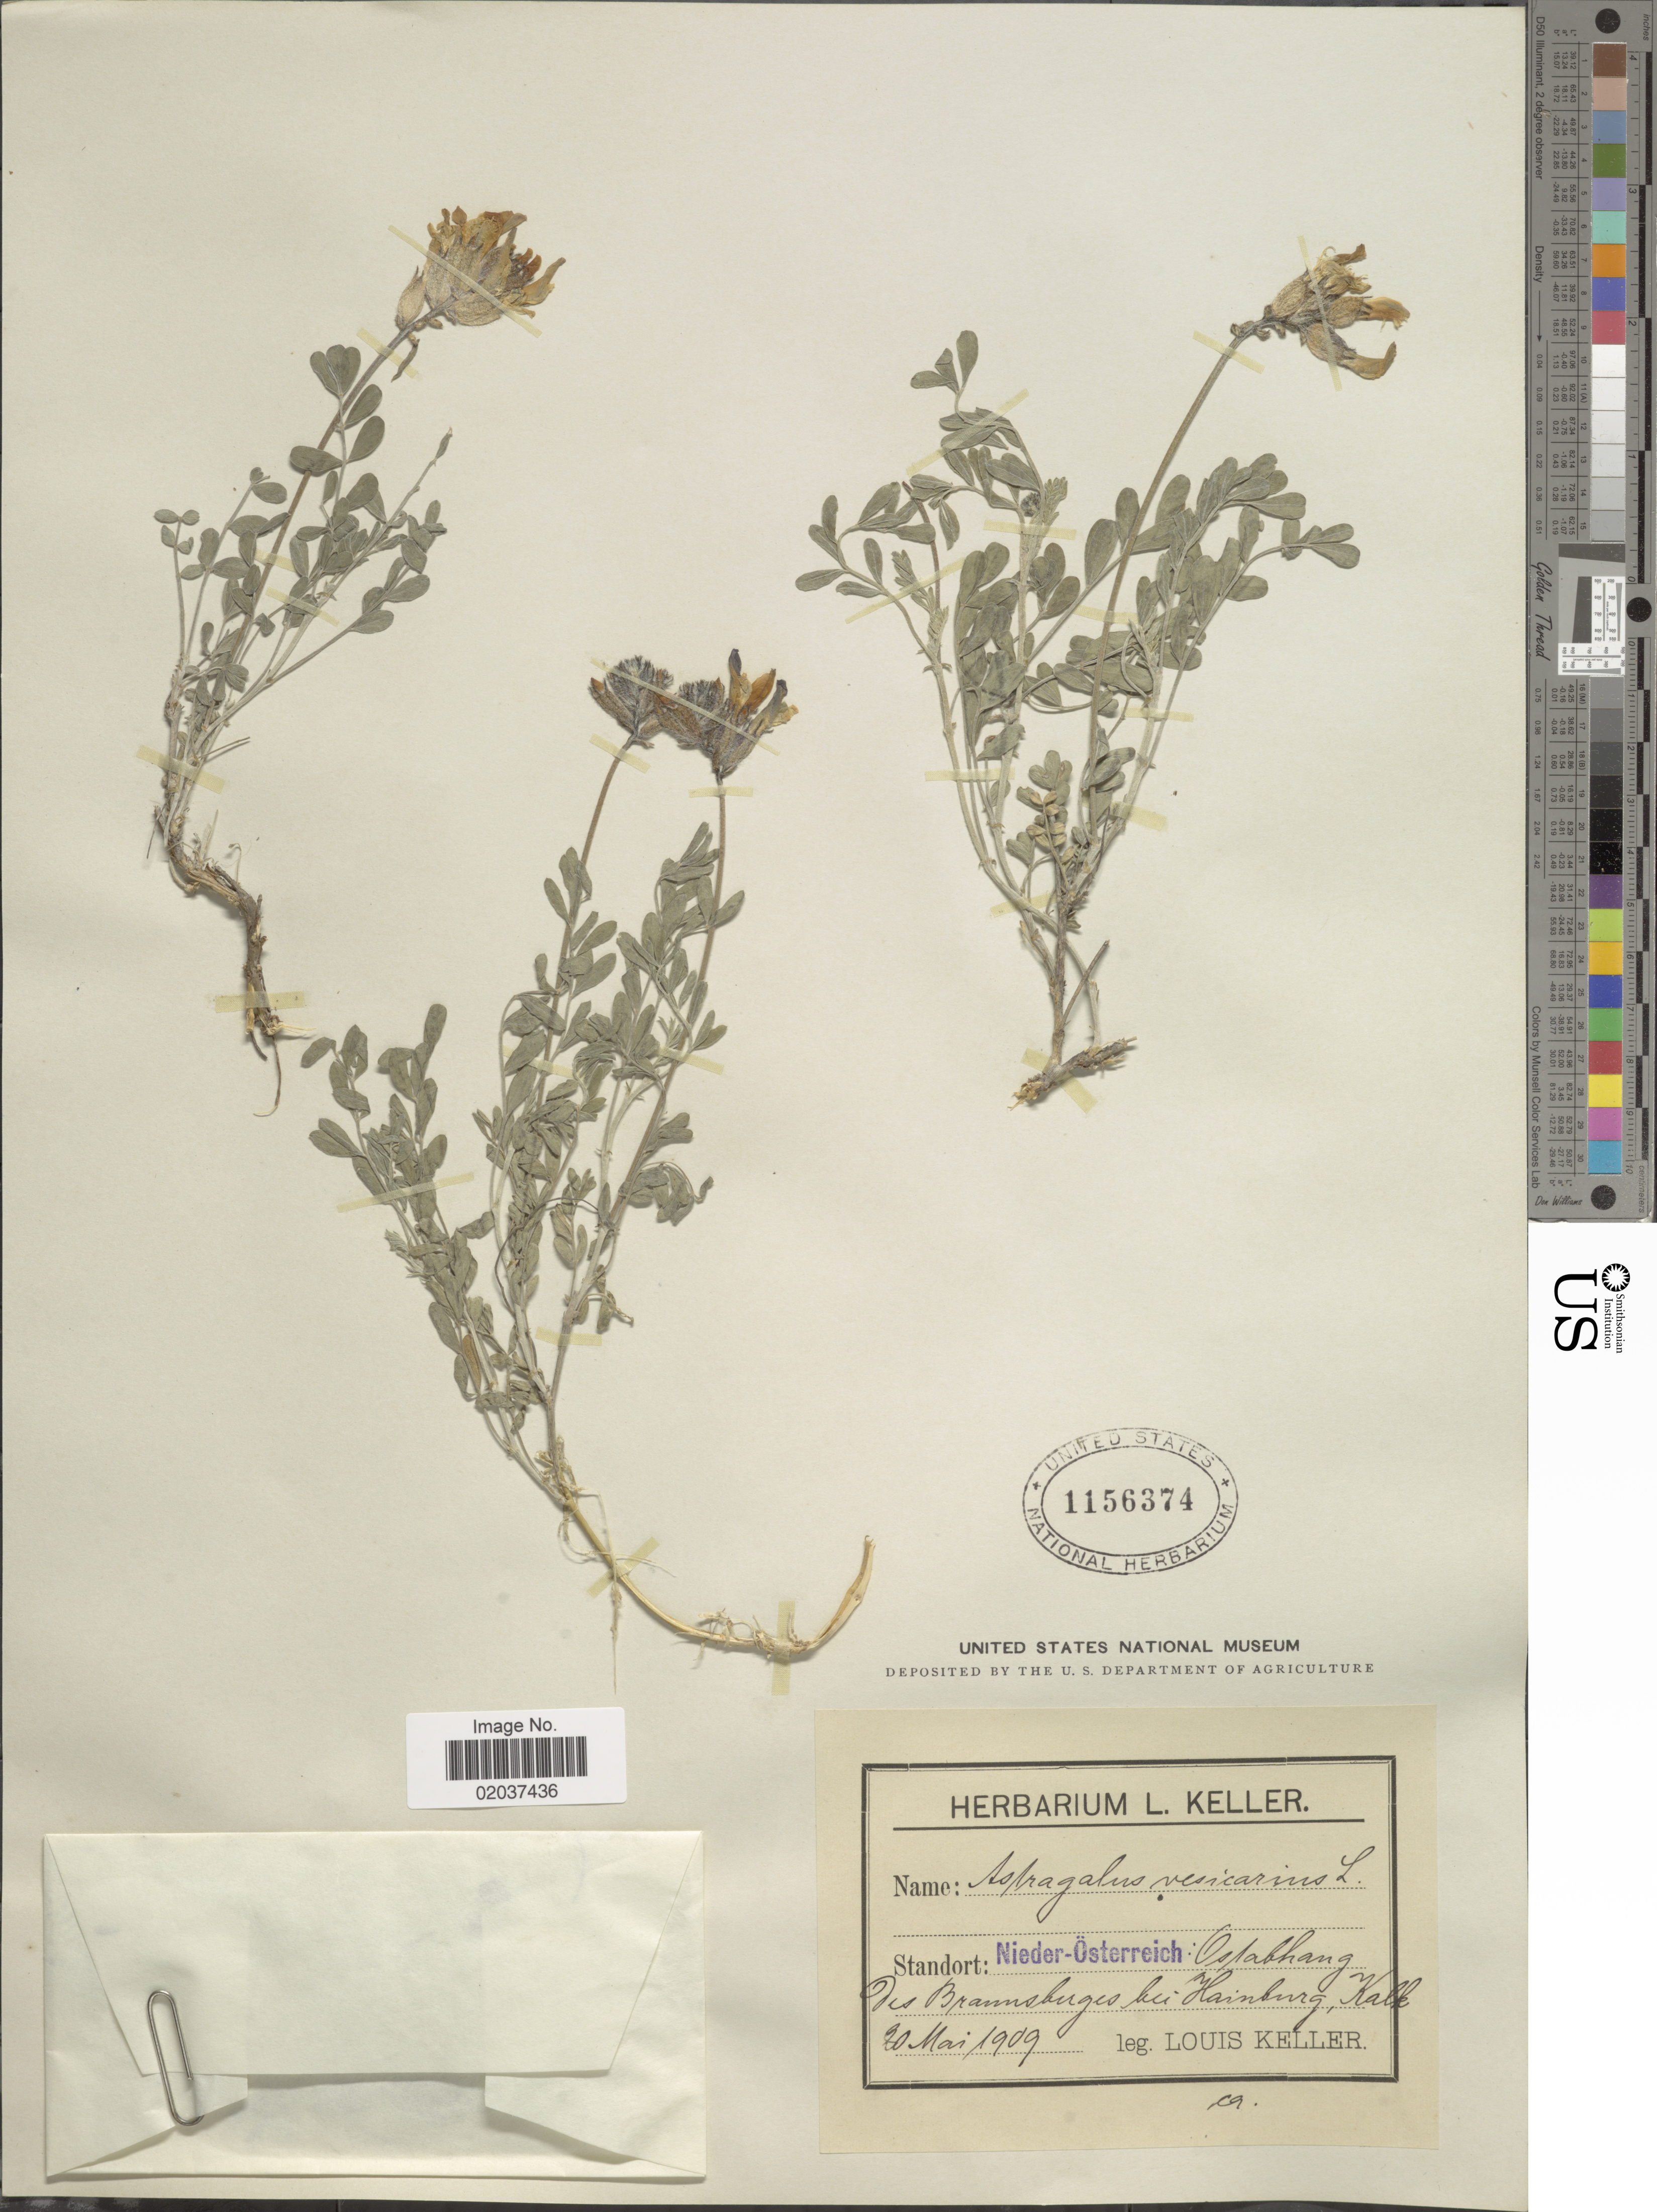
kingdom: Plantae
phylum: Tracheophyta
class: Magnoliopsida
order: Fabales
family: Fabaceae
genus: Astragalus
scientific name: Astragalus vesicarius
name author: L.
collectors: L. F. Keller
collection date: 1909-05-20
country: Austria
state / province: Niederosterreich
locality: Nieder-Osterreich: Ostabhang des Brannsbuges bei Hainburg, Kalk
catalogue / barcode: US 1156374